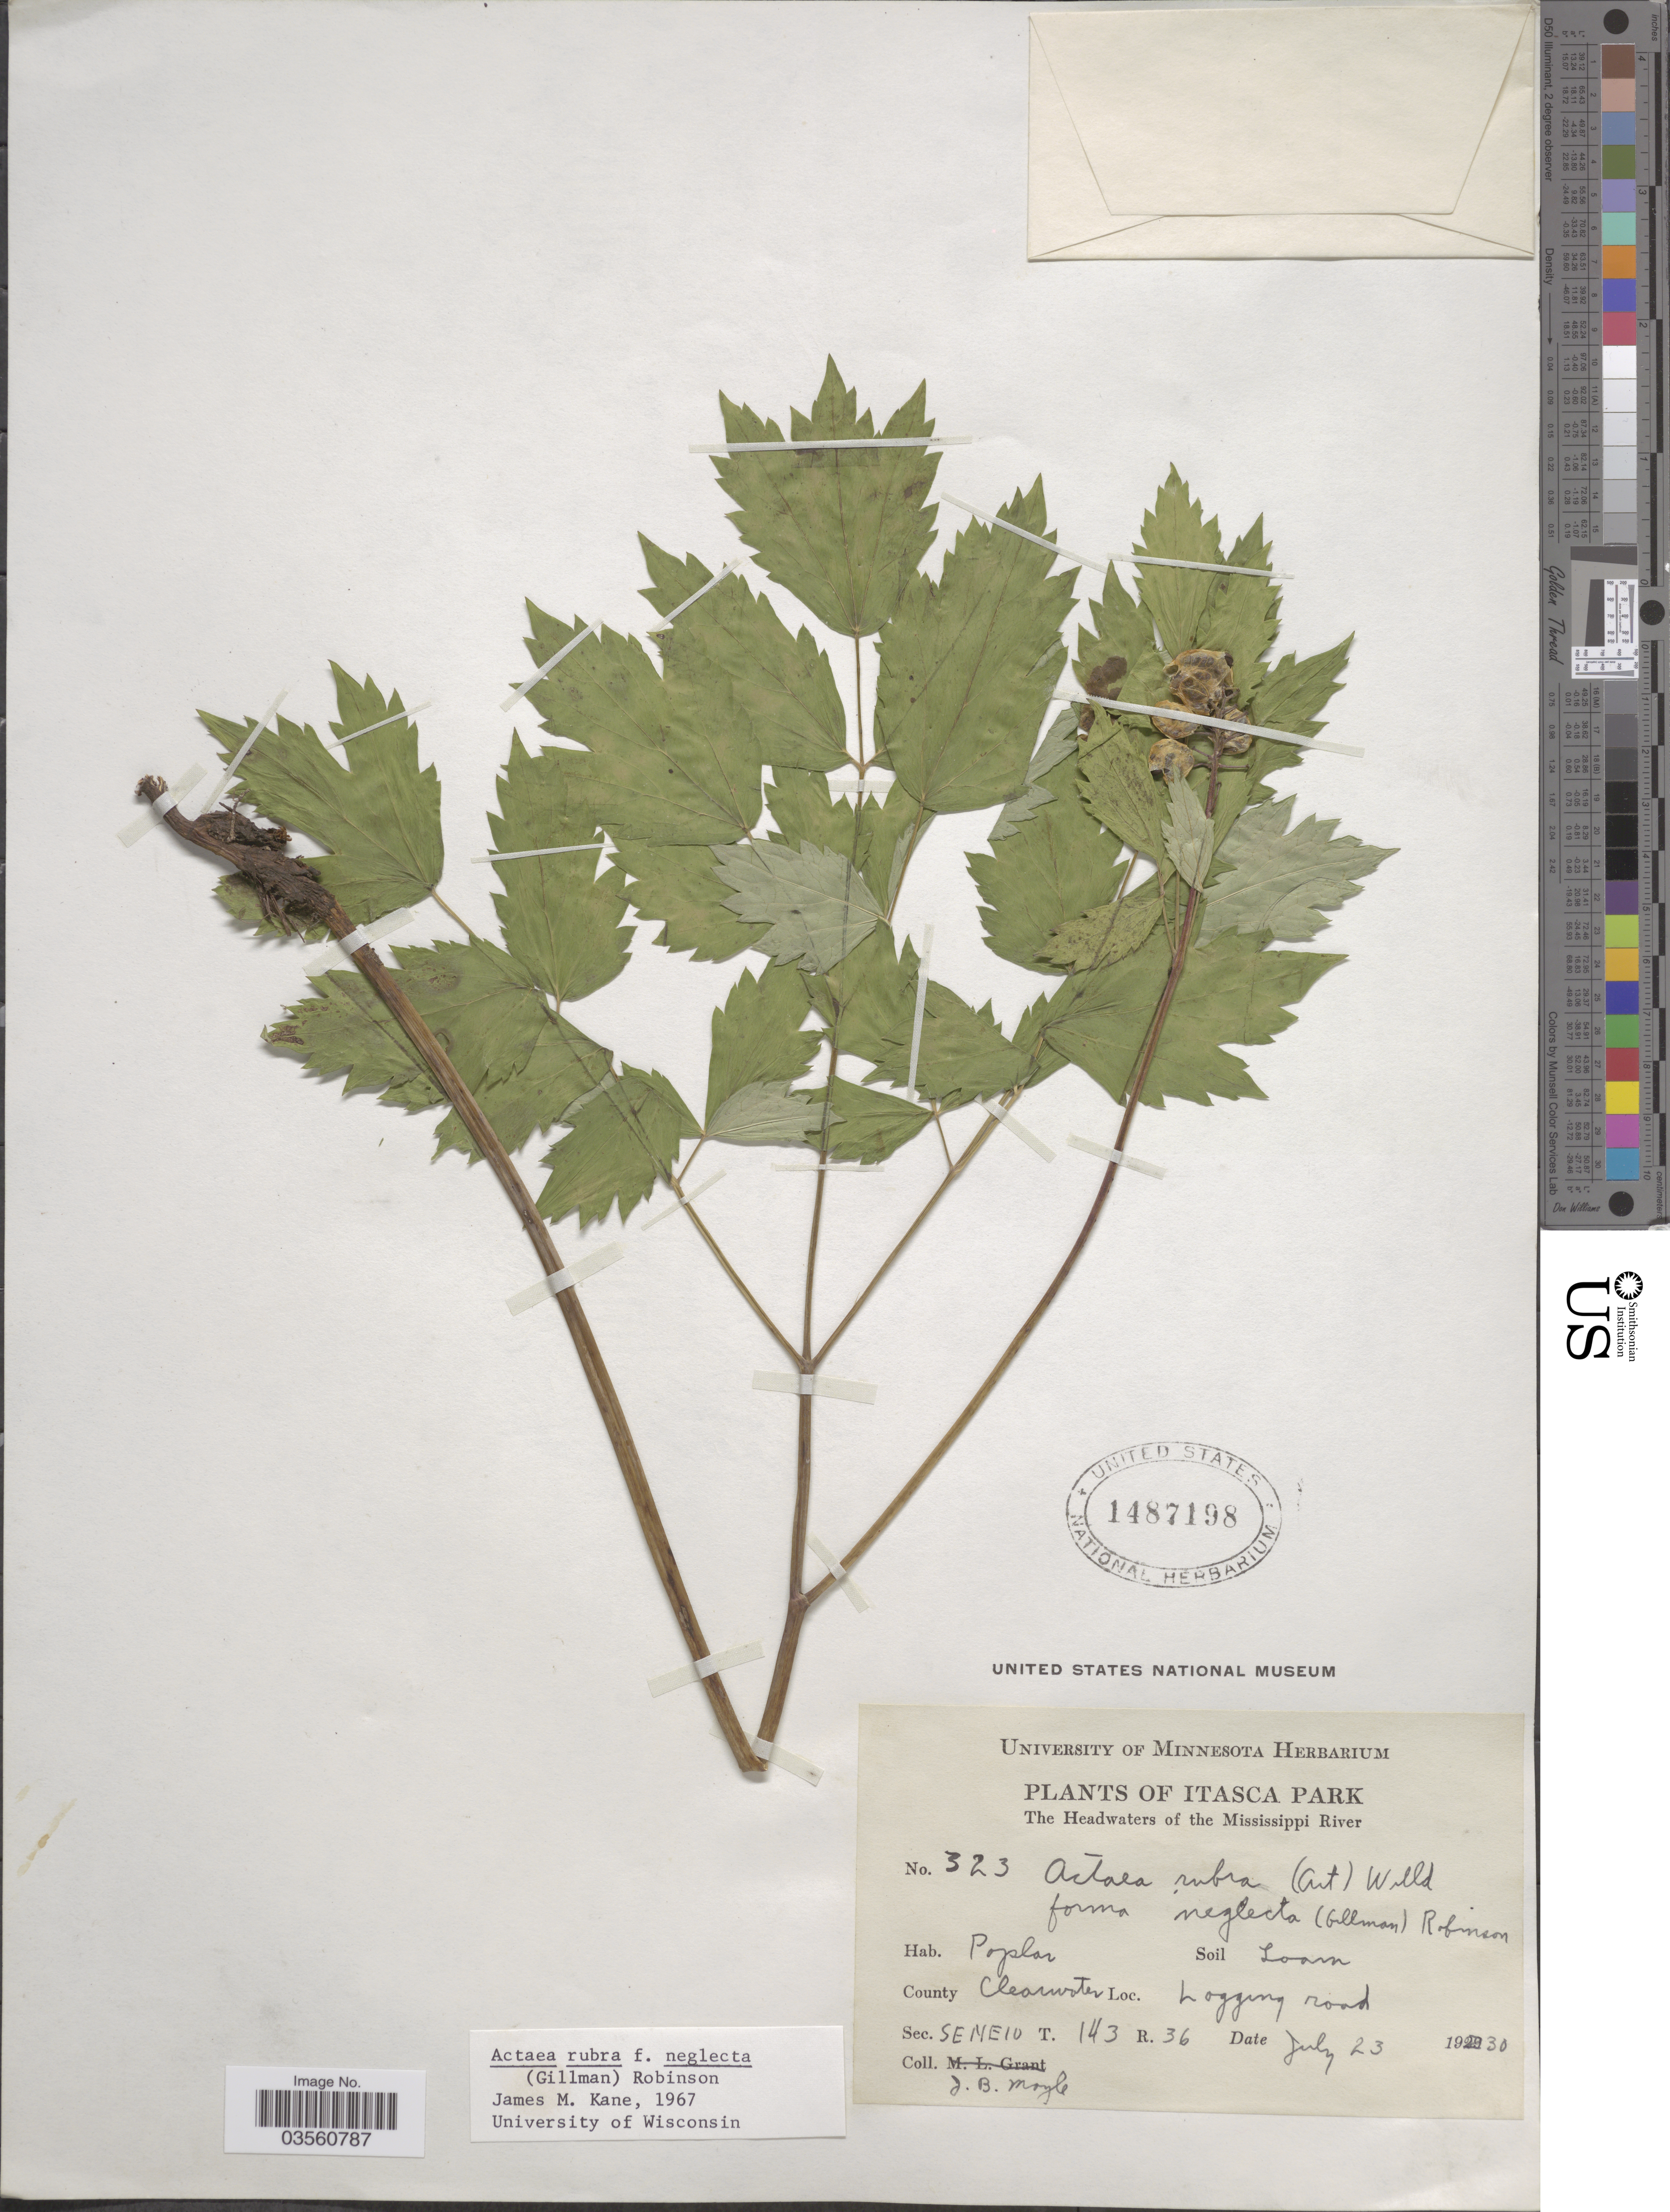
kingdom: Plantae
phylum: Tracheophyta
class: Magnoliopsida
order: Ranunculales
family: Ranunculaceae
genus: Actaea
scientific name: Actaea rubra f. neglecta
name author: (Gillman) B.L. Rob.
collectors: J. Moyle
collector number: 323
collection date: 1930-07-23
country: United States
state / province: Minnesota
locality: Itasca Park. The Headwaters of the Mississippi River. Poplar. County Clearwater. Logging road. Sec. SEME10 T. 143 R. 36.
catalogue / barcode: US 1487198